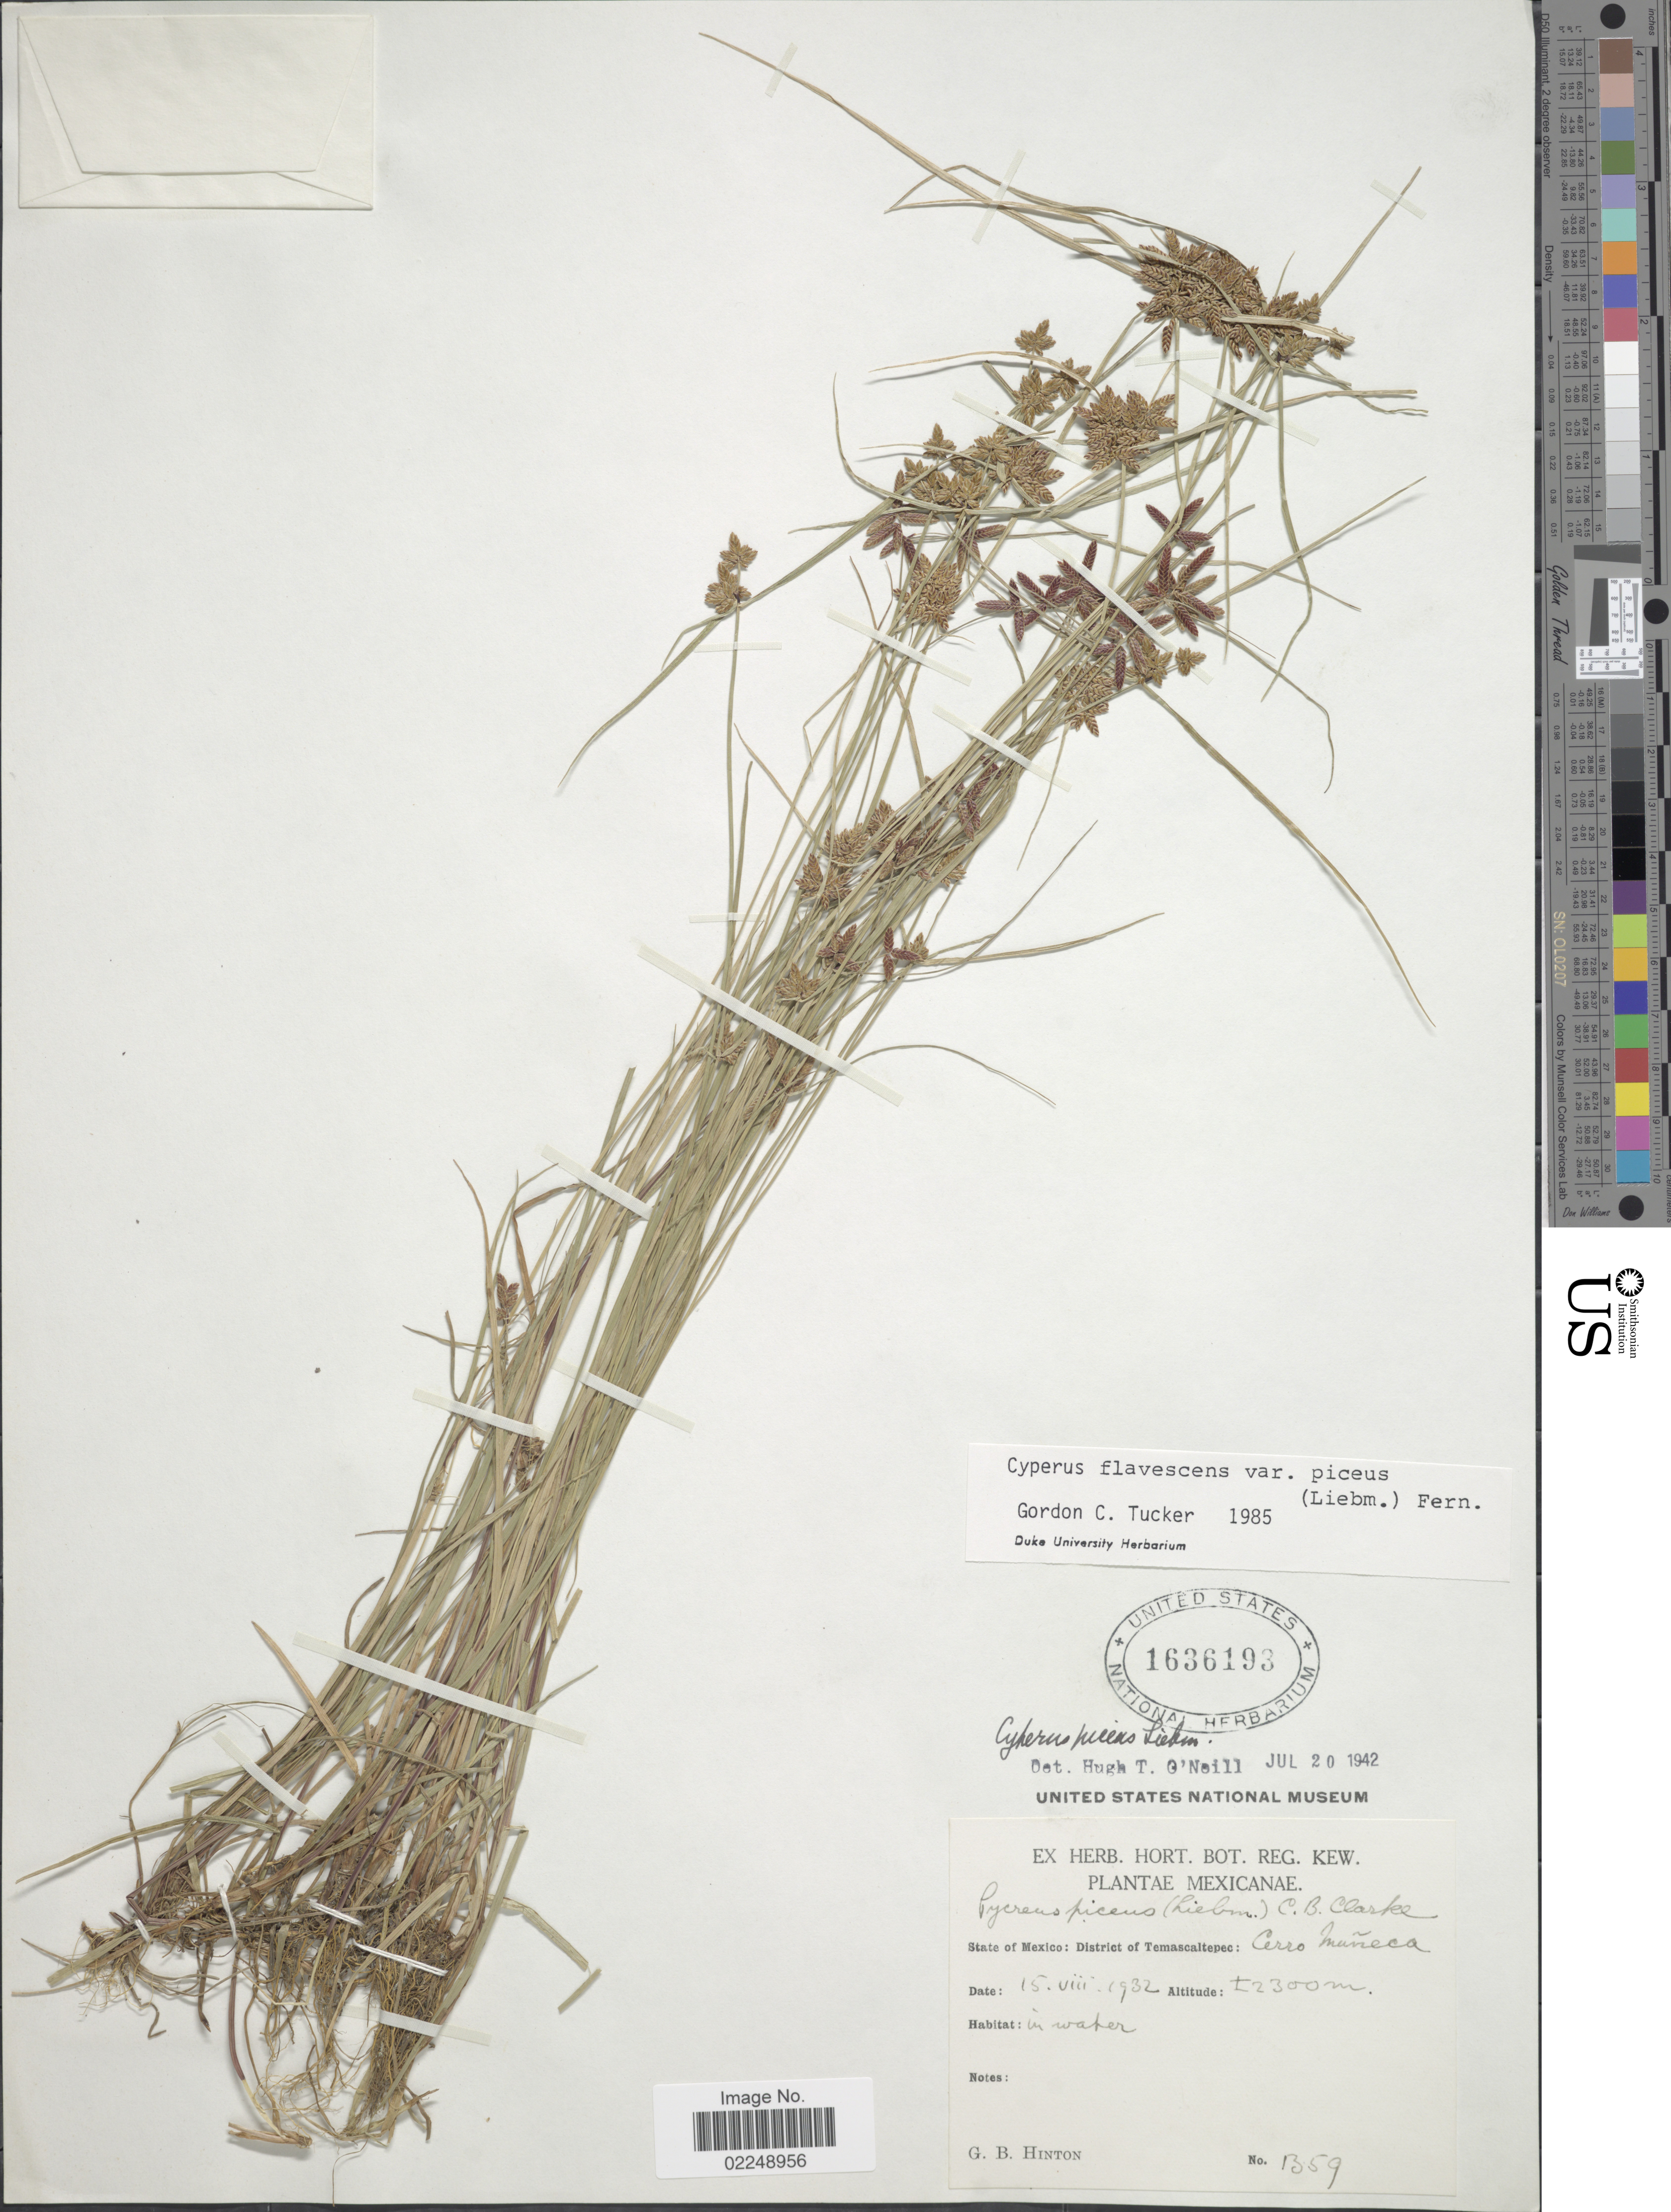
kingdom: Plantae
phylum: Tracheophyta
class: Liliopsida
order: Poales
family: Cyperaceae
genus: Cyperus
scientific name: Cyperus flavescens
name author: L.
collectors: G. B. Hinton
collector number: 1359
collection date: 1932-08-15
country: Mexico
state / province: México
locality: District of Temascaltepec: Cerro Muneca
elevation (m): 2300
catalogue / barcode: US 1636193